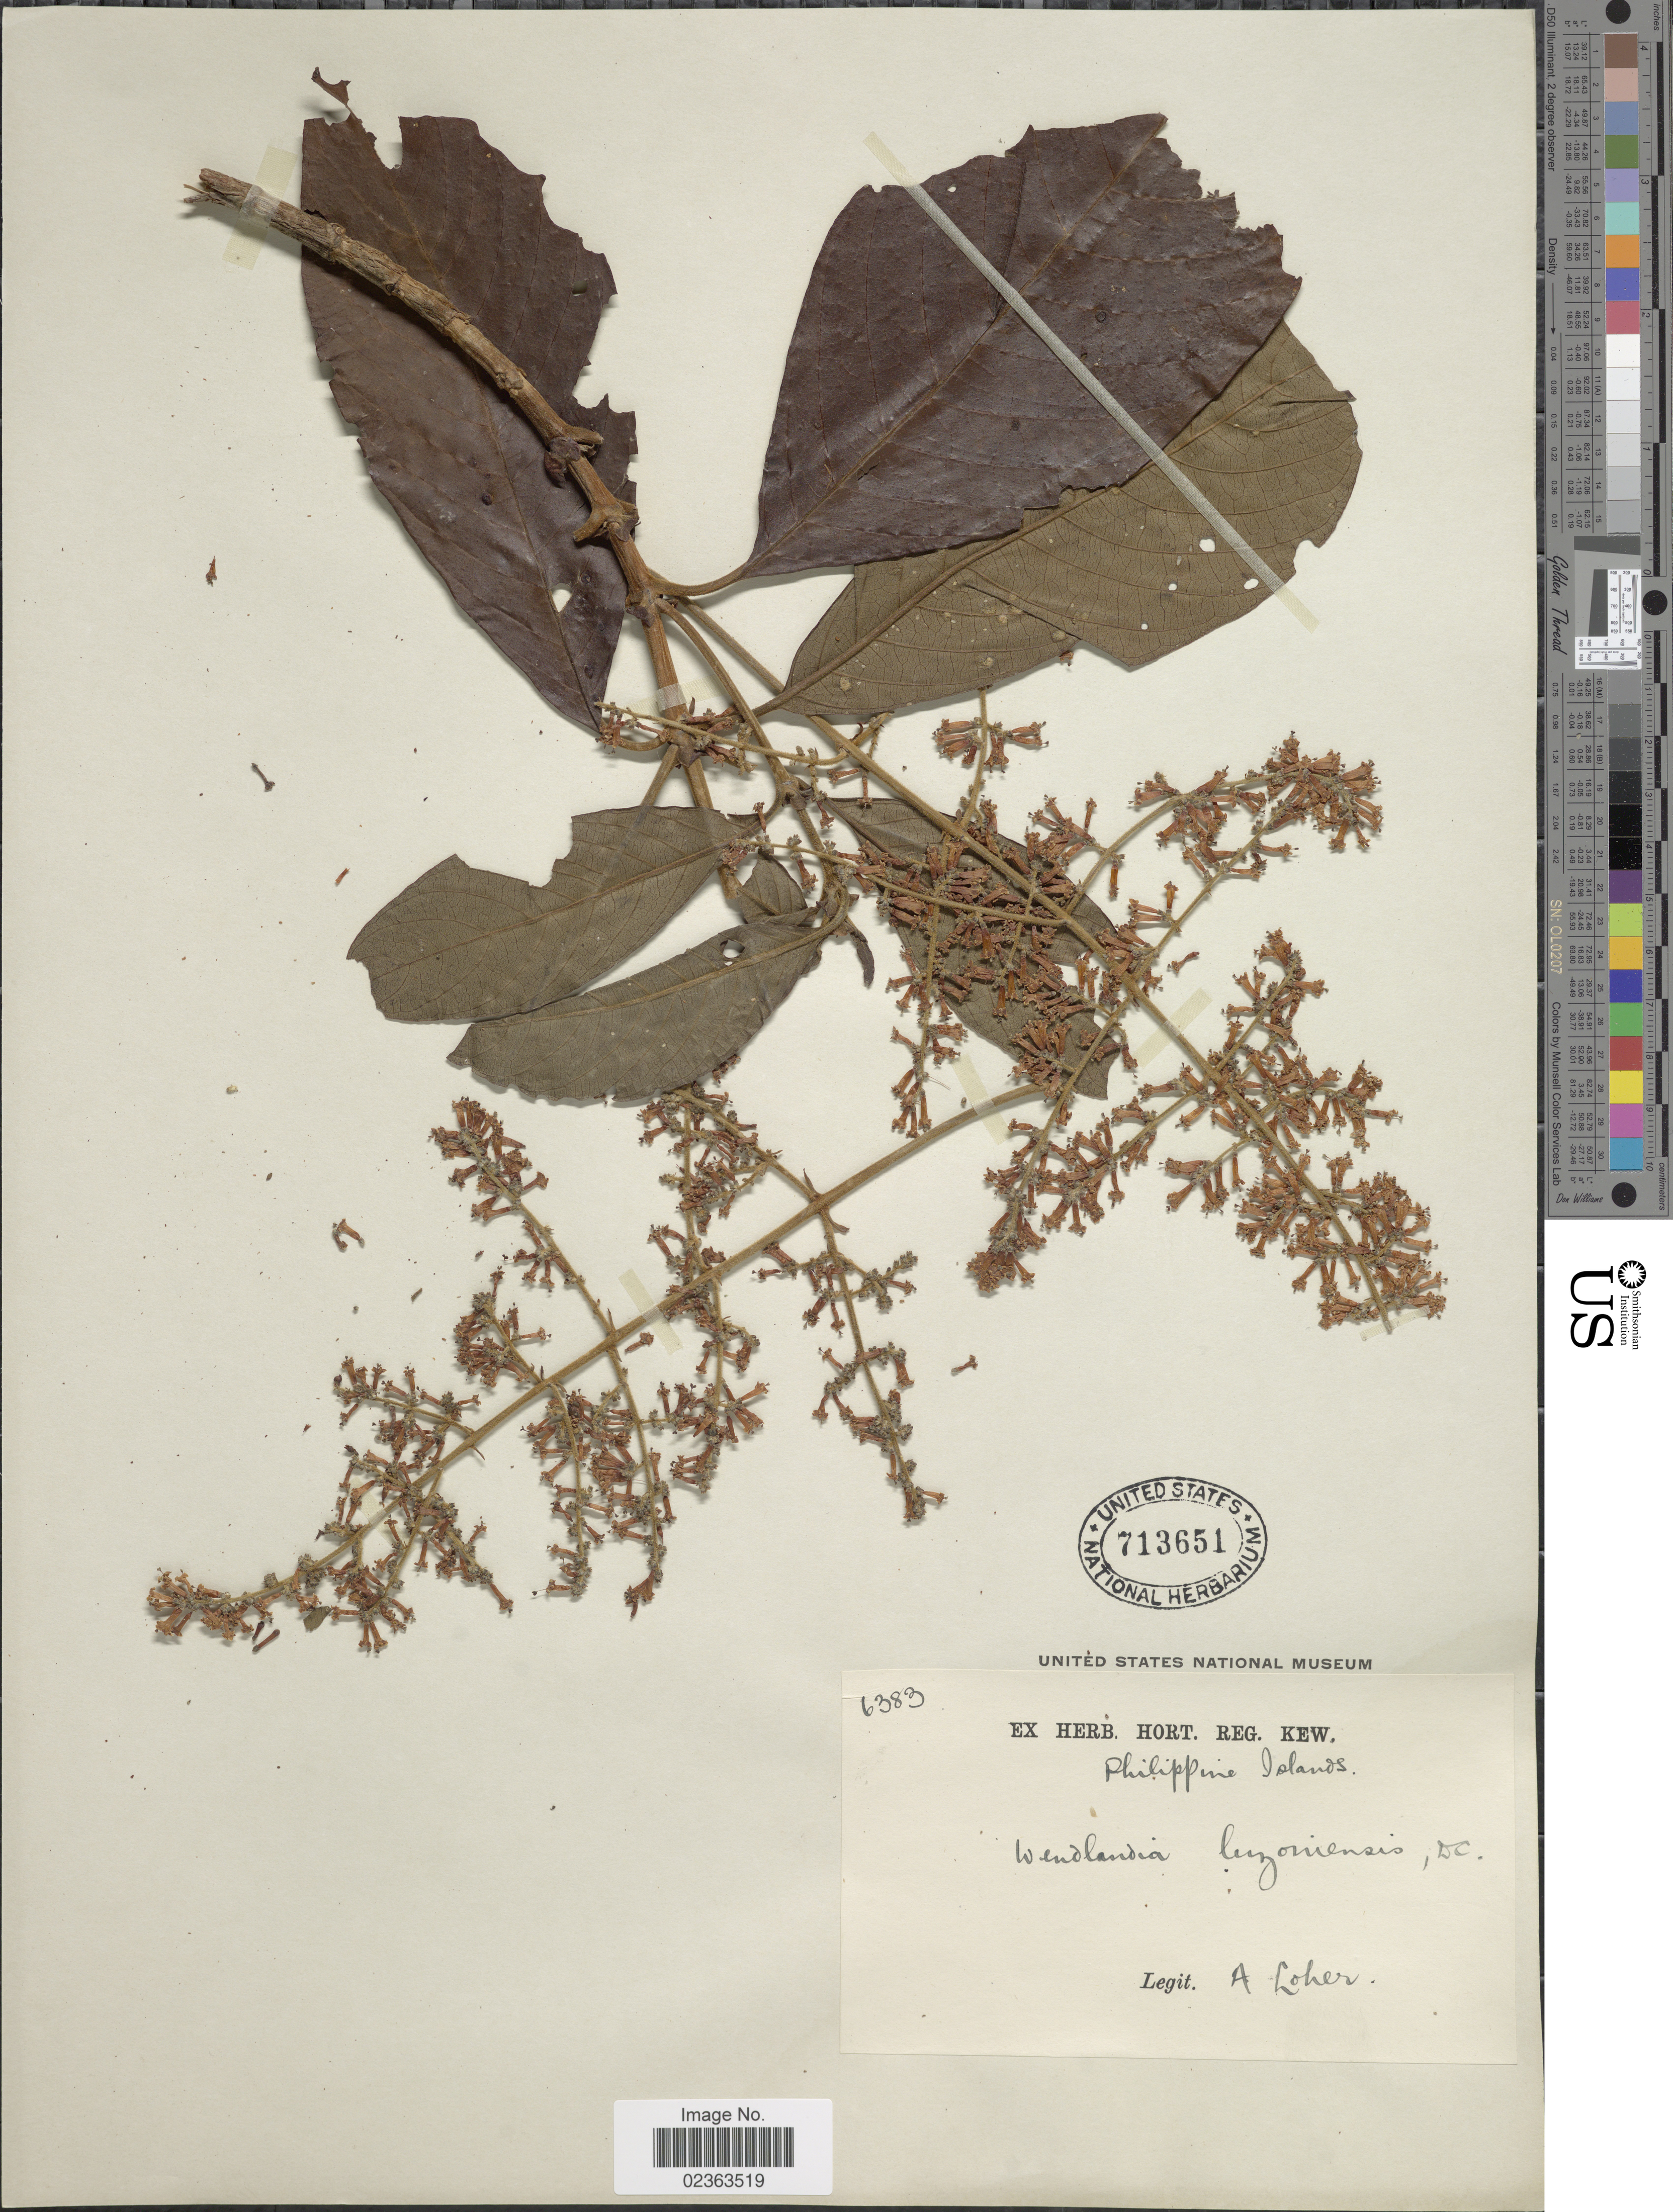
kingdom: Plantae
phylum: Tracheophyta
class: Magnoliopsida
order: Gentianales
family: Rubiaceae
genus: Wendlandia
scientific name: Wendlandia luzoniensis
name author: DC.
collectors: A. Loher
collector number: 6383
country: Philippines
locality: Philippine Islands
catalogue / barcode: US 713651